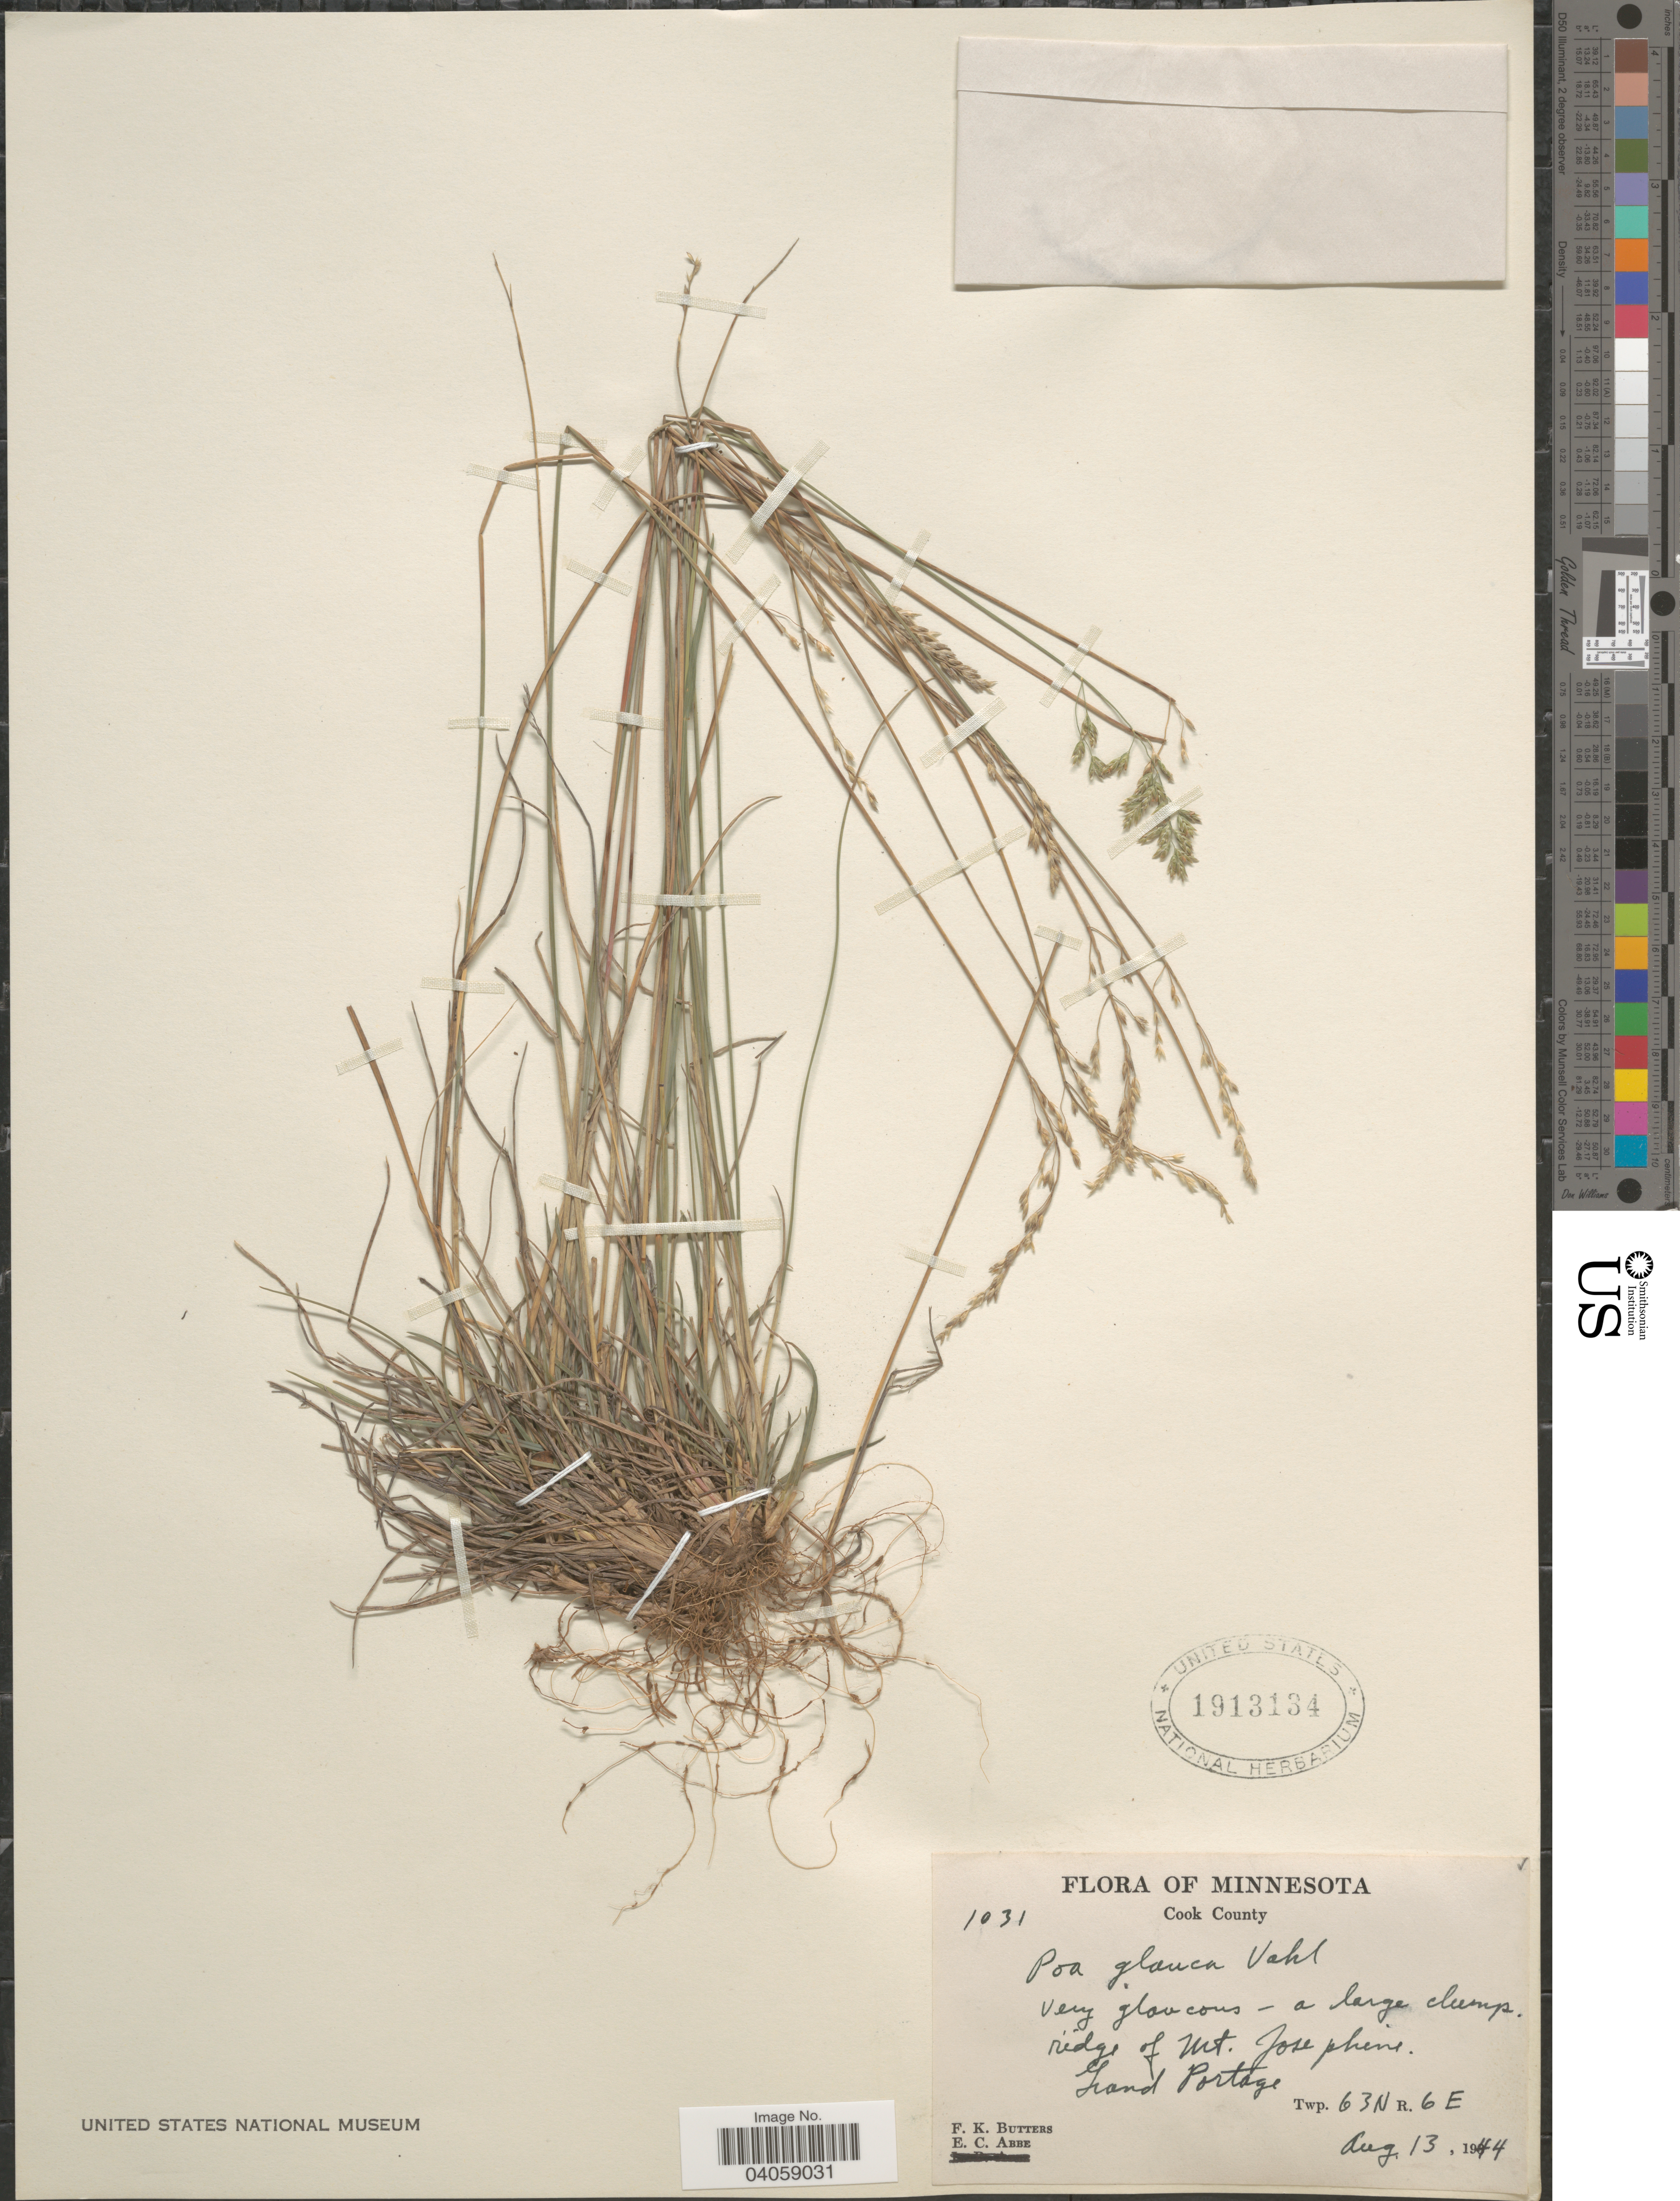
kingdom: Plantae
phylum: Tracheophyta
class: Liliopsida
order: Poales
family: Poaceae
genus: Poa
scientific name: Poa glauca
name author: Vahl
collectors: F. K. Butters & E. C. Abbe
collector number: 1031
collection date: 1944-08-13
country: United States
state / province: Minnesota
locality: Cook County. Ridge of Mt. Josephine. Grand Portage. Twp. 63N R6E.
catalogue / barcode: US 1913134